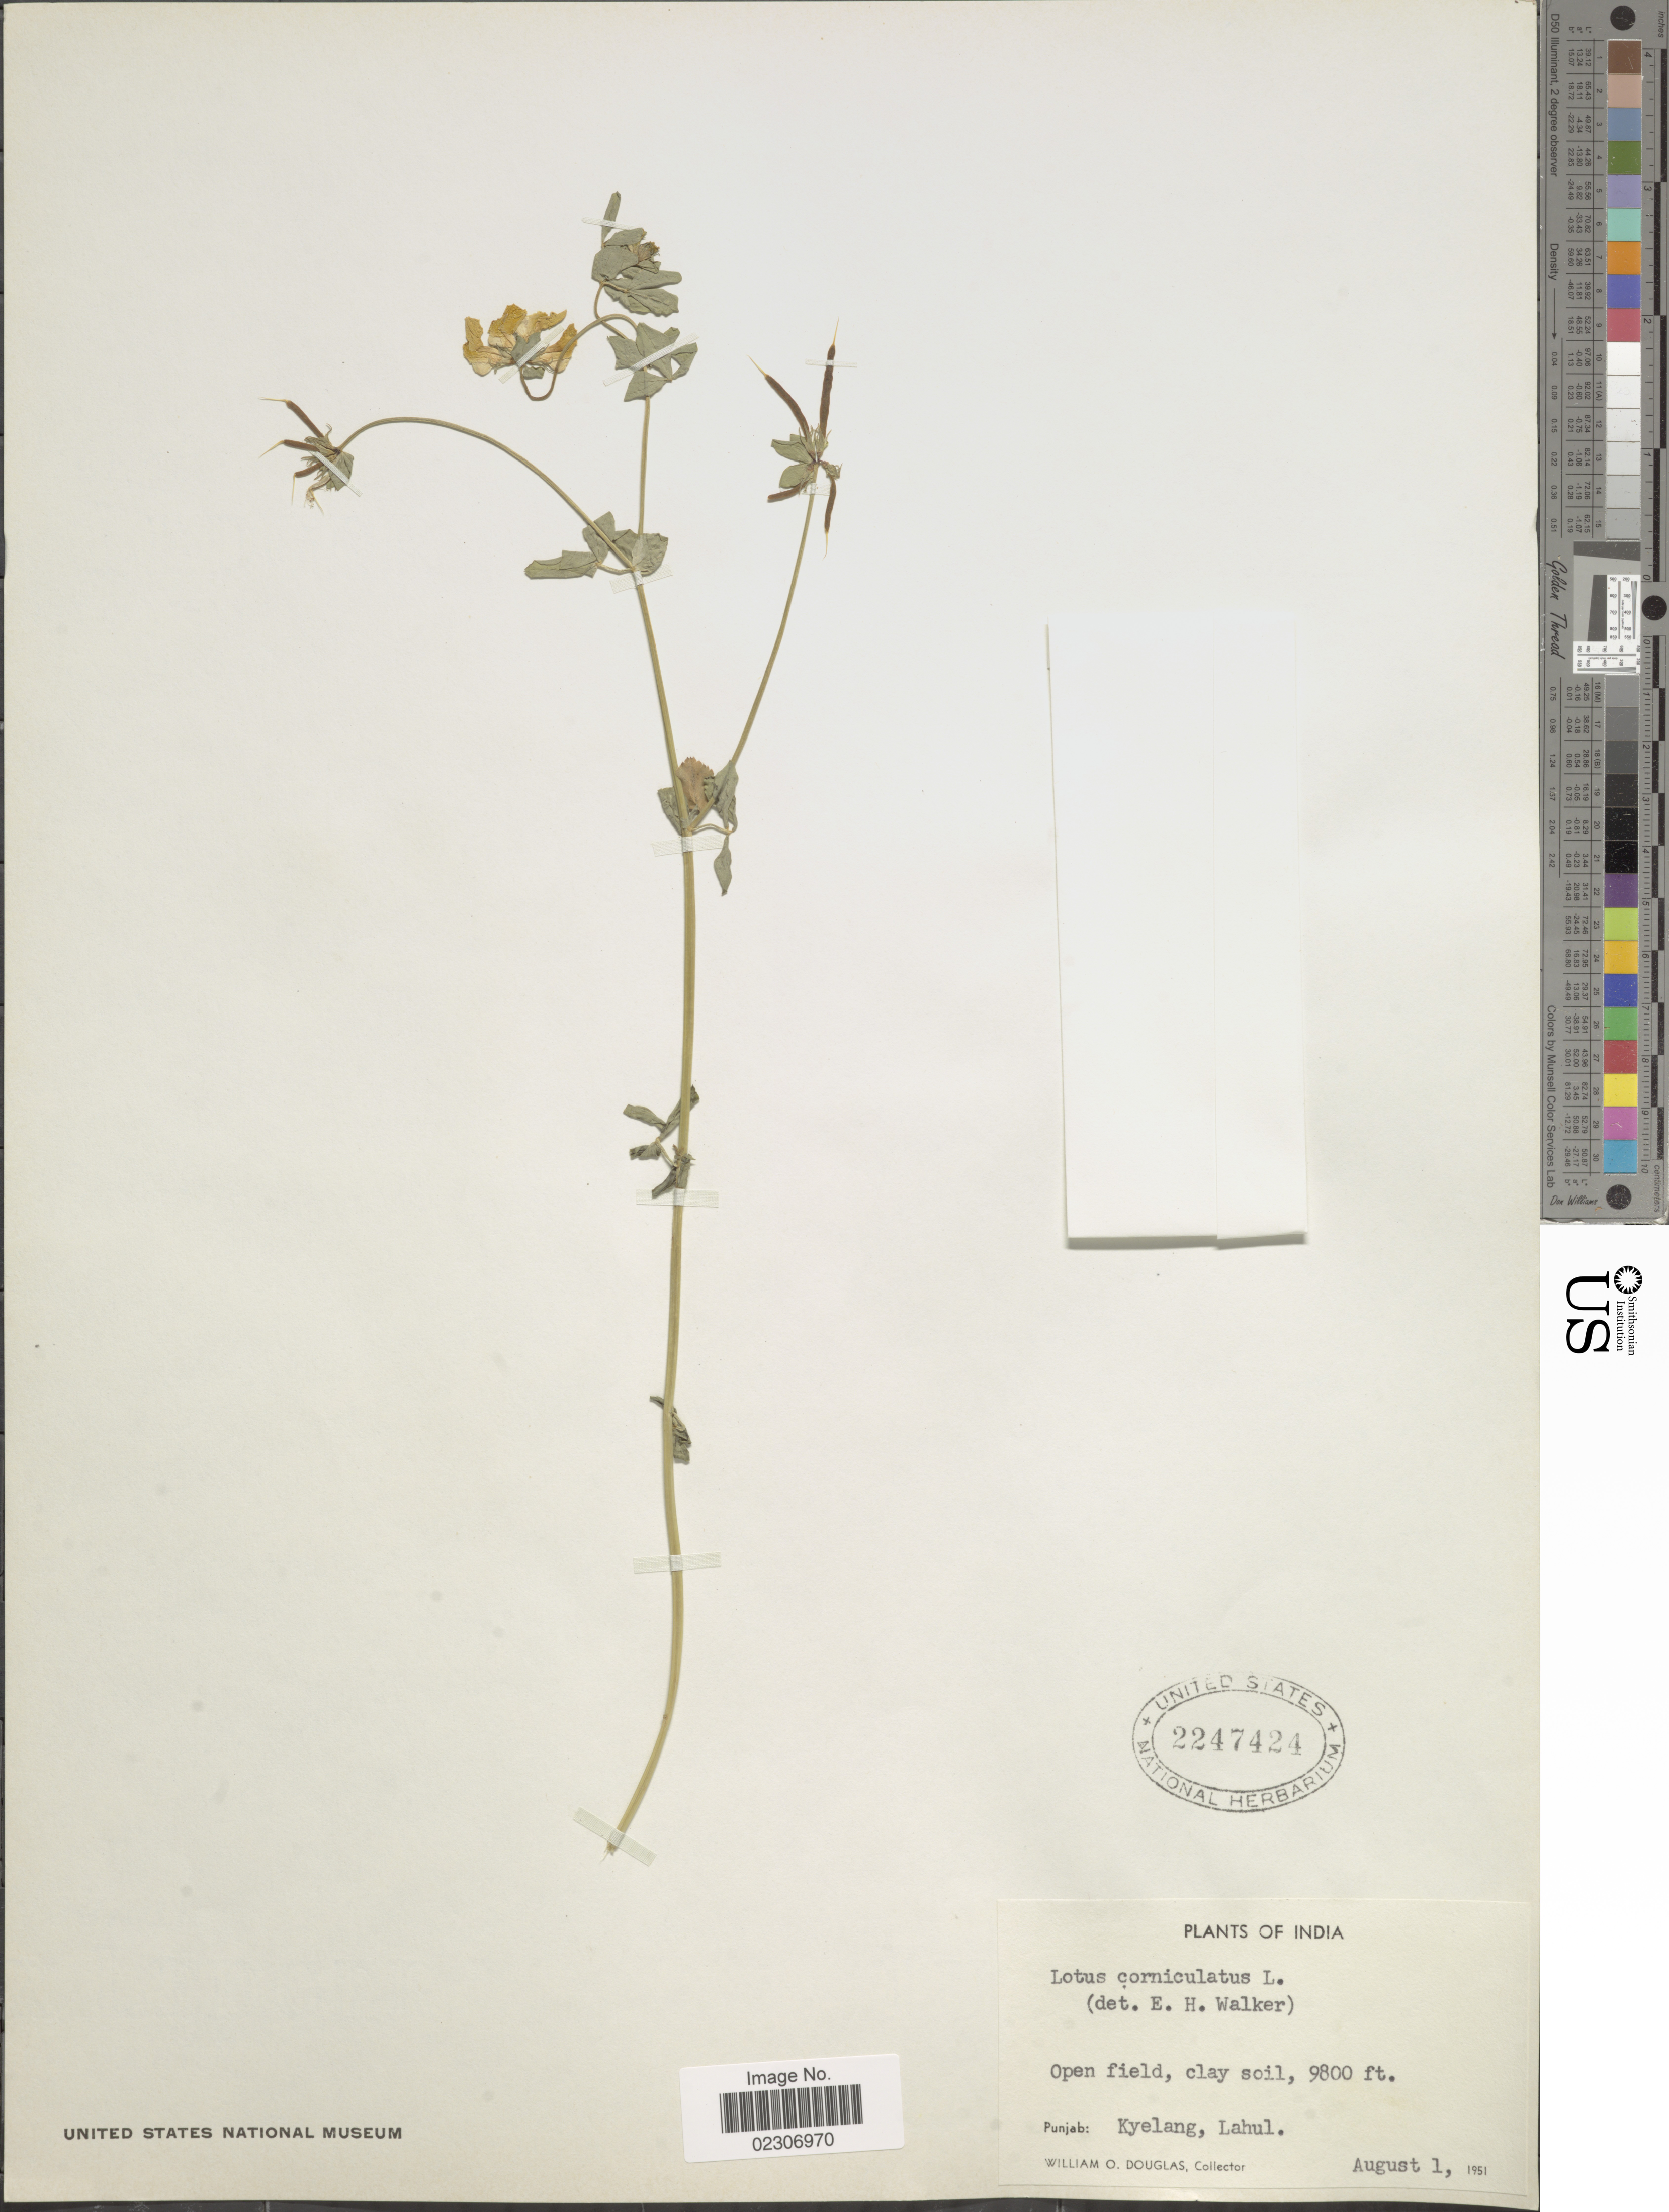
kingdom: Plantae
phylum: Tracheophyta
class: Magnoliopsida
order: Fabales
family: Fabaceae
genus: Lotus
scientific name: Lotus corniculatus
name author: L.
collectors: W. Douglas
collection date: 1951-08-01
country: India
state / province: Punjab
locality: Open field, clay soil, Kyelang, Lahul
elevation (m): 2987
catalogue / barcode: US 2247424